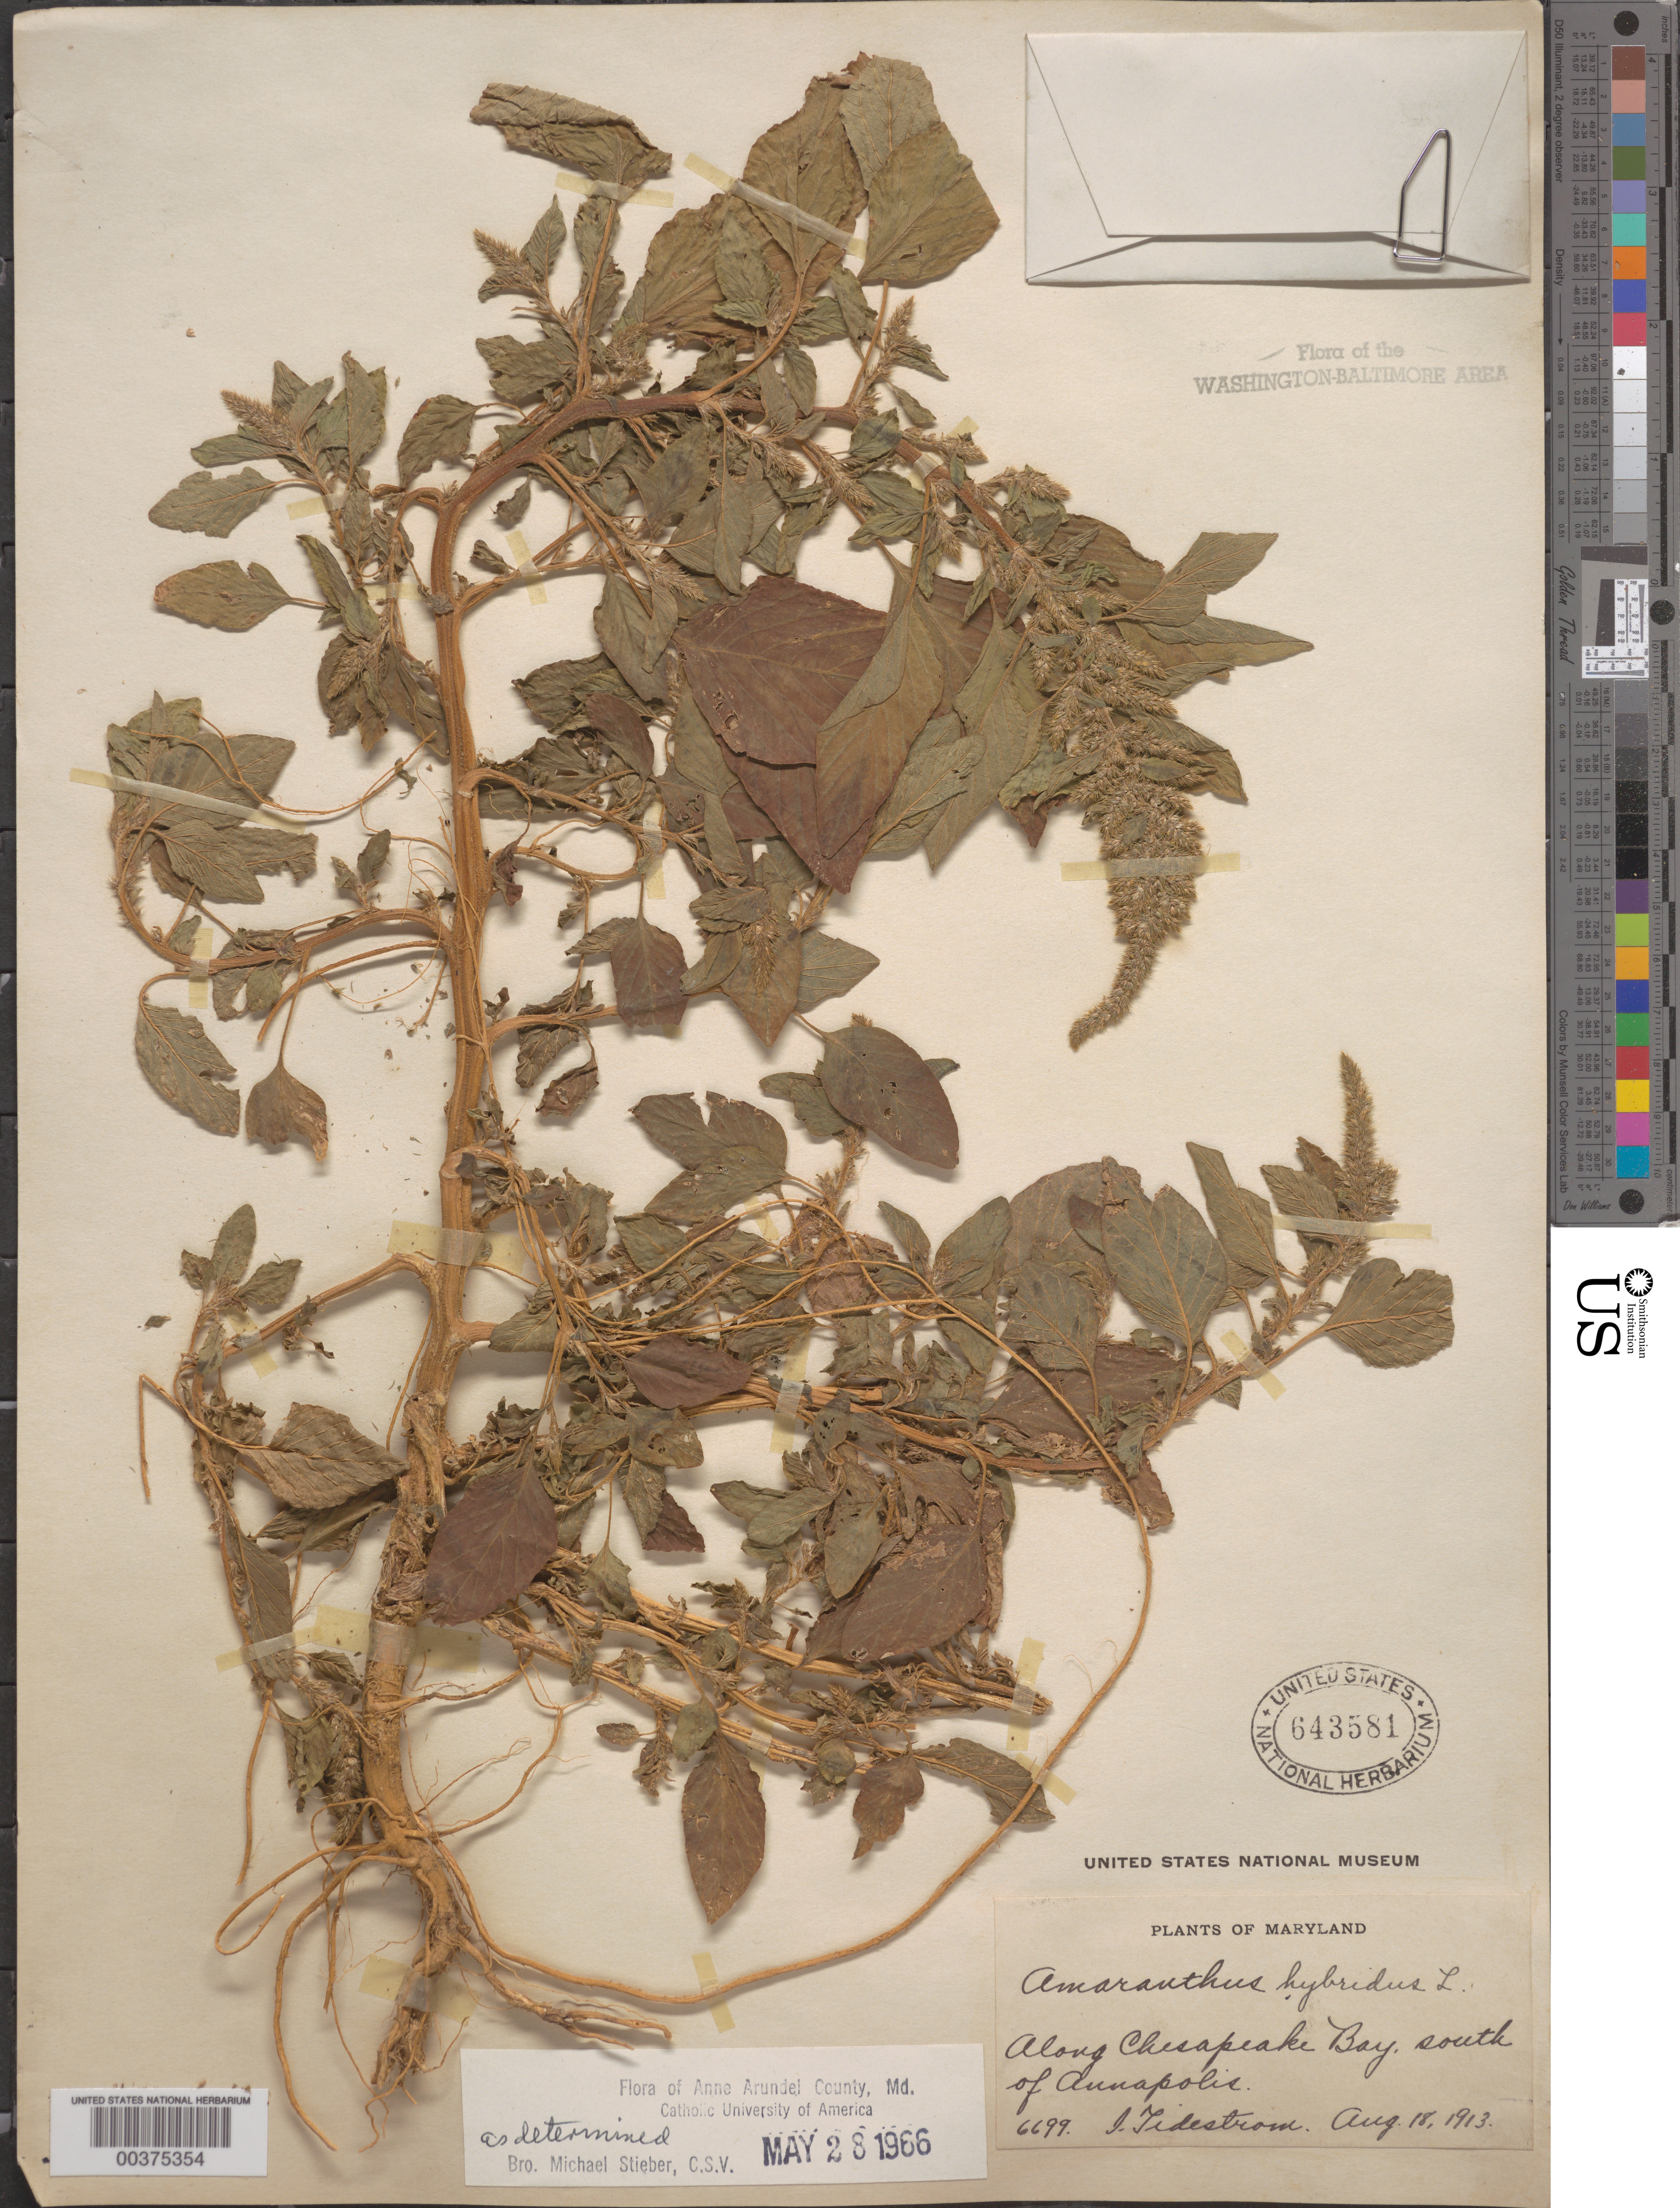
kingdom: Plantae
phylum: Tracheophyta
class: Magnoliopsida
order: Caryophyllales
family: Amaranthaceae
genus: Amaranthus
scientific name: Amaranthus hybridus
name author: L.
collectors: I. F. Tidestrom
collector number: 6699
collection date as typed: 18 Aug 1913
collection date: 1913-08-18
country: United States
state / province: Maryland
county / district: Anne Arundel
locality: Chesapeake Bay, south of Annapolis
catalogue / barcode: US 643581